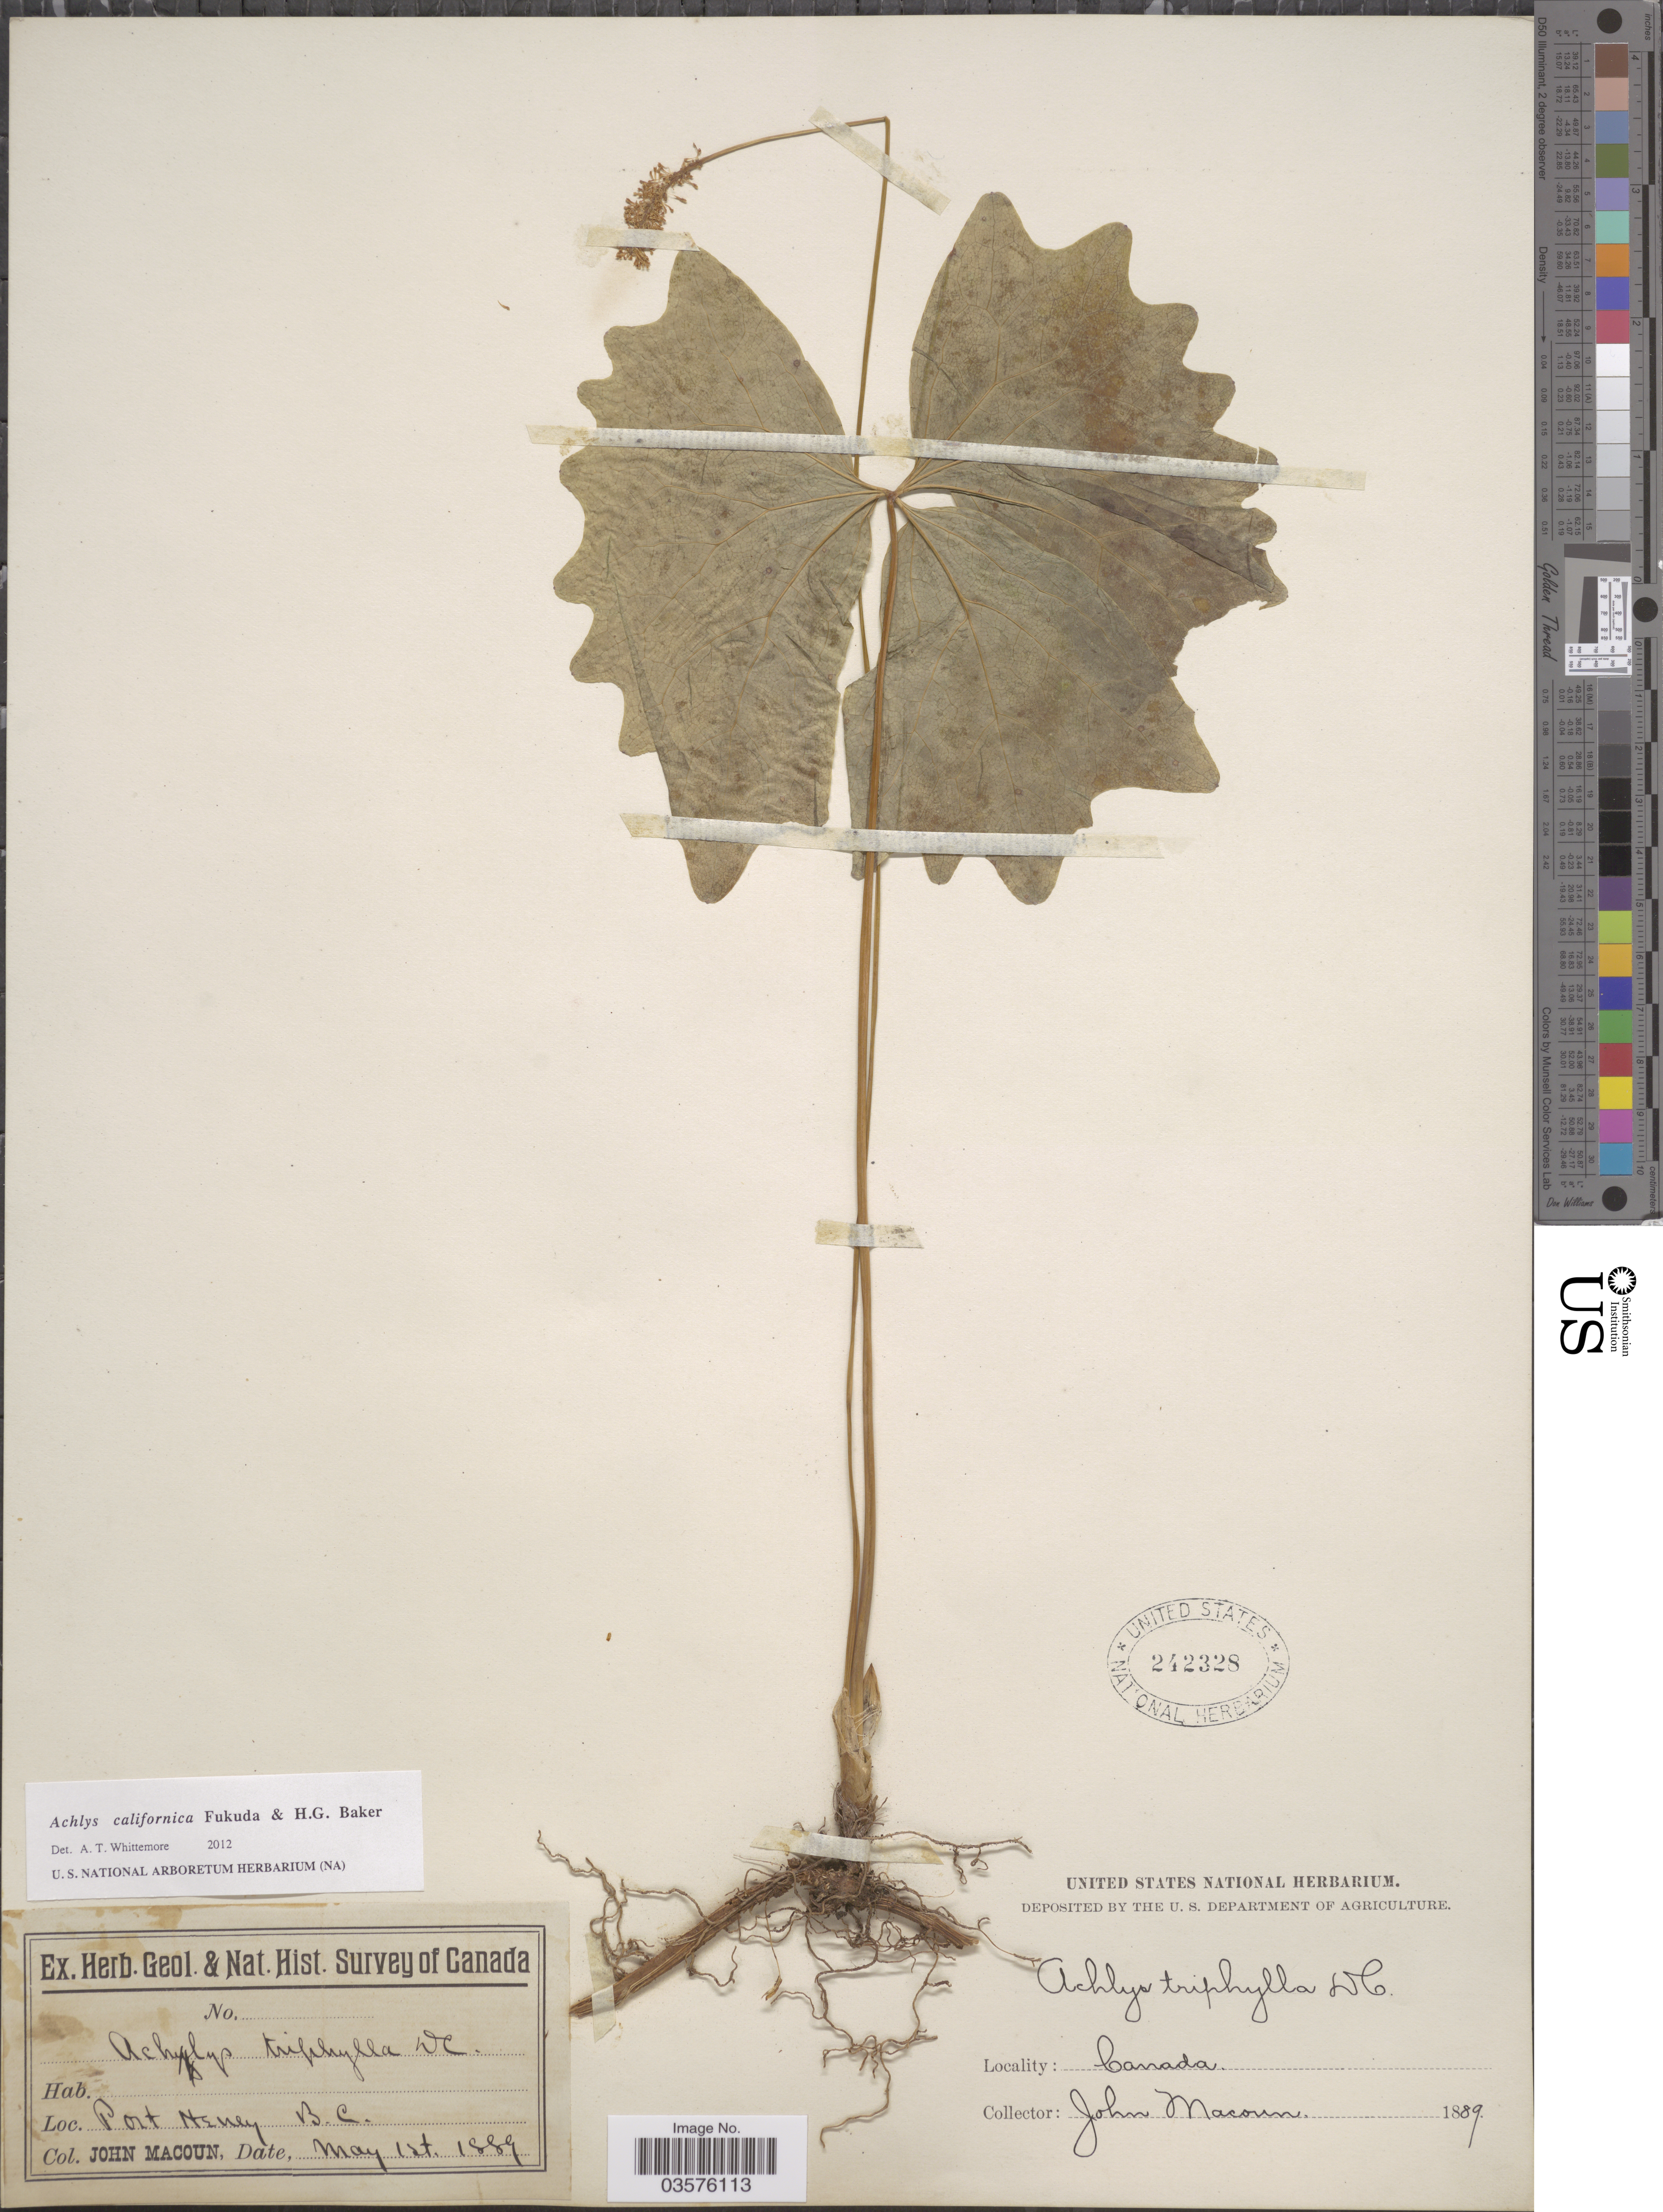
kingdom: Plantae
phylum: Tracheophyta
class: Magnoliopsida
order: Ranunculales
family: Berberidaceae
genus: Achlys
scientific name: Achlys californica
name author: Fukuda & H.G. Baker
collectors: J. Macoun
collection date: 1889-05-01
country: Canada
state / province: British Columbia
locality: Port Haney.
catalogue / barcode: US 242328